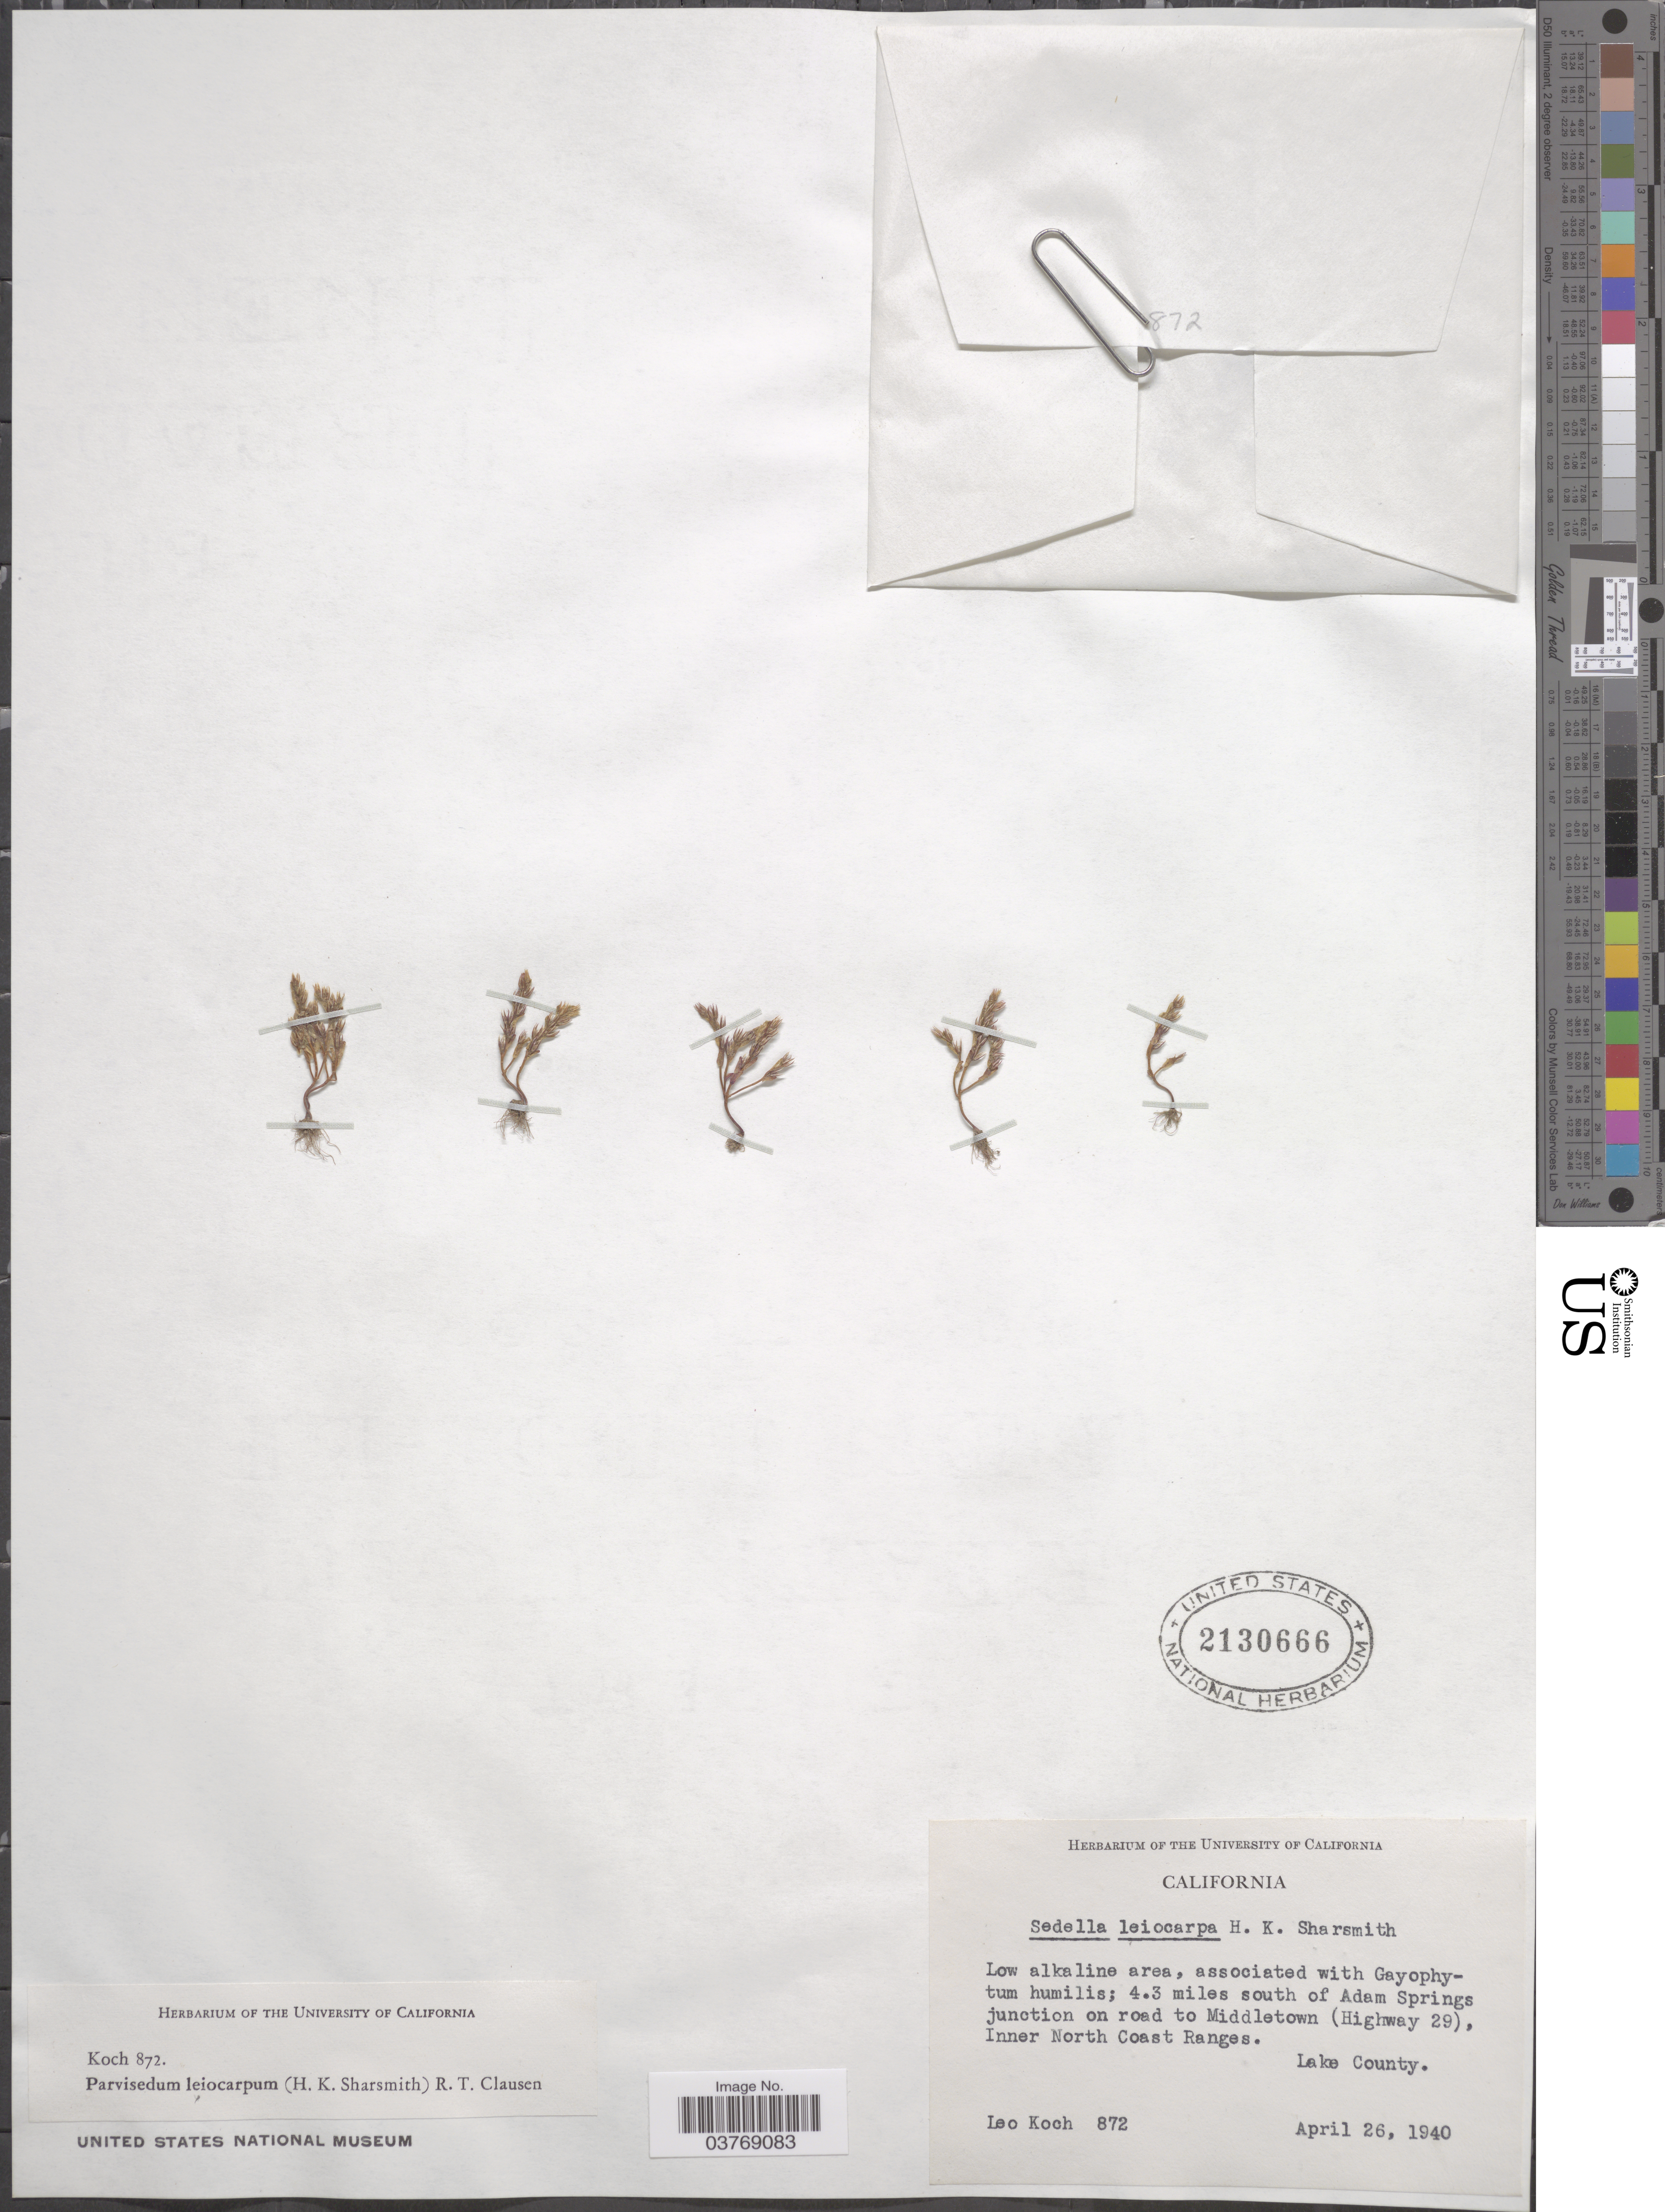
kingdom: Plantae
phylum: Tracheophyta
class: Magnoliopsida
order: Saxifragales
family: Crassulaceae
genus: Sedella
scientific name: Sedella leiocarpa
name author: H. Sharsm.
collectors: L. F. Koch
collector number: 872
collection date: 1940-04-26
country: United States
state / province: California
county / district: Lake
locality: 4.3 miles south of Adam Springs junction on road to Middletown (Highway 29), Inner North Coast Ranges. Lake County.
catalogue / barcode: US 2130666